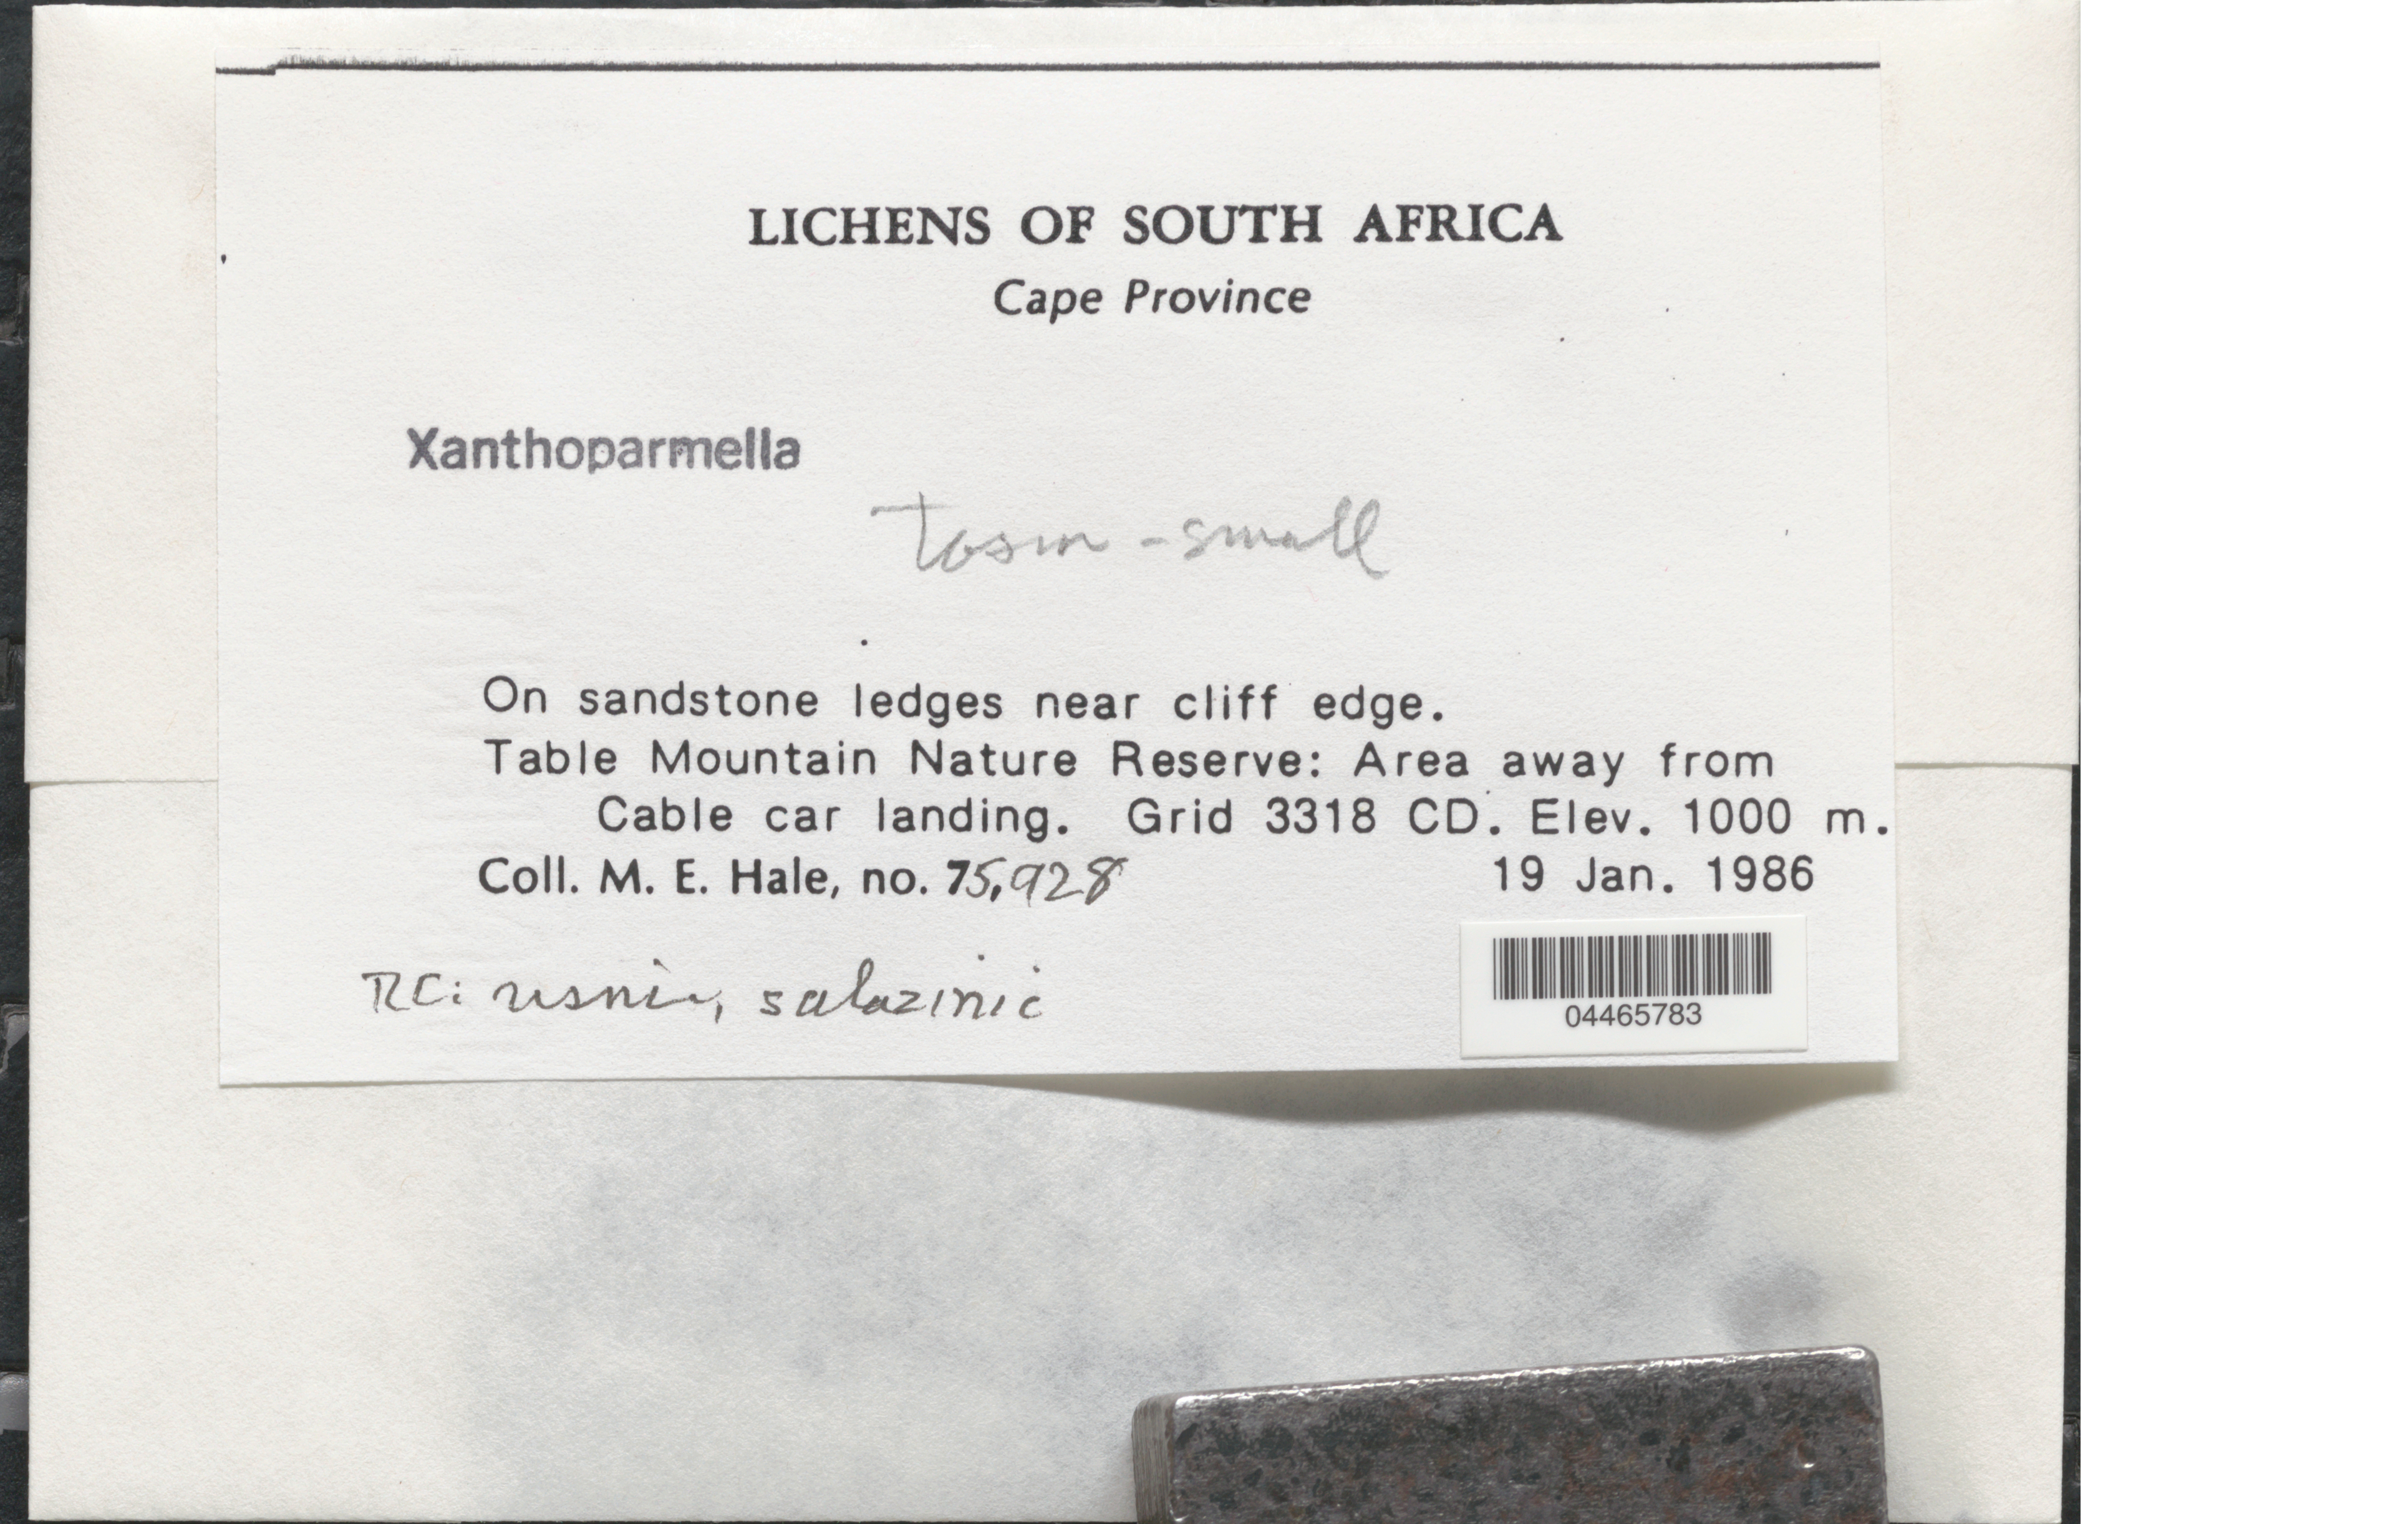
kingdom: Fungi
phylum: Ascomycota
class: Lecanoromycetes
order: Lecanorales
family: Parmeliaceae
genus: Xanthoparmelia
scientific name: Xanthoparmelia tasmanica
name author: (Hook. f. & T. Taylor) Hale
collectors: M. Hale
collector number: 75928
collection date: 1986-01-19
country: South Africa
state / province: Western Cape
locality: Table Mountain Nature Reserve: Area away from Cable car landing. Grid 3318 CD.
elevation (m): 1000